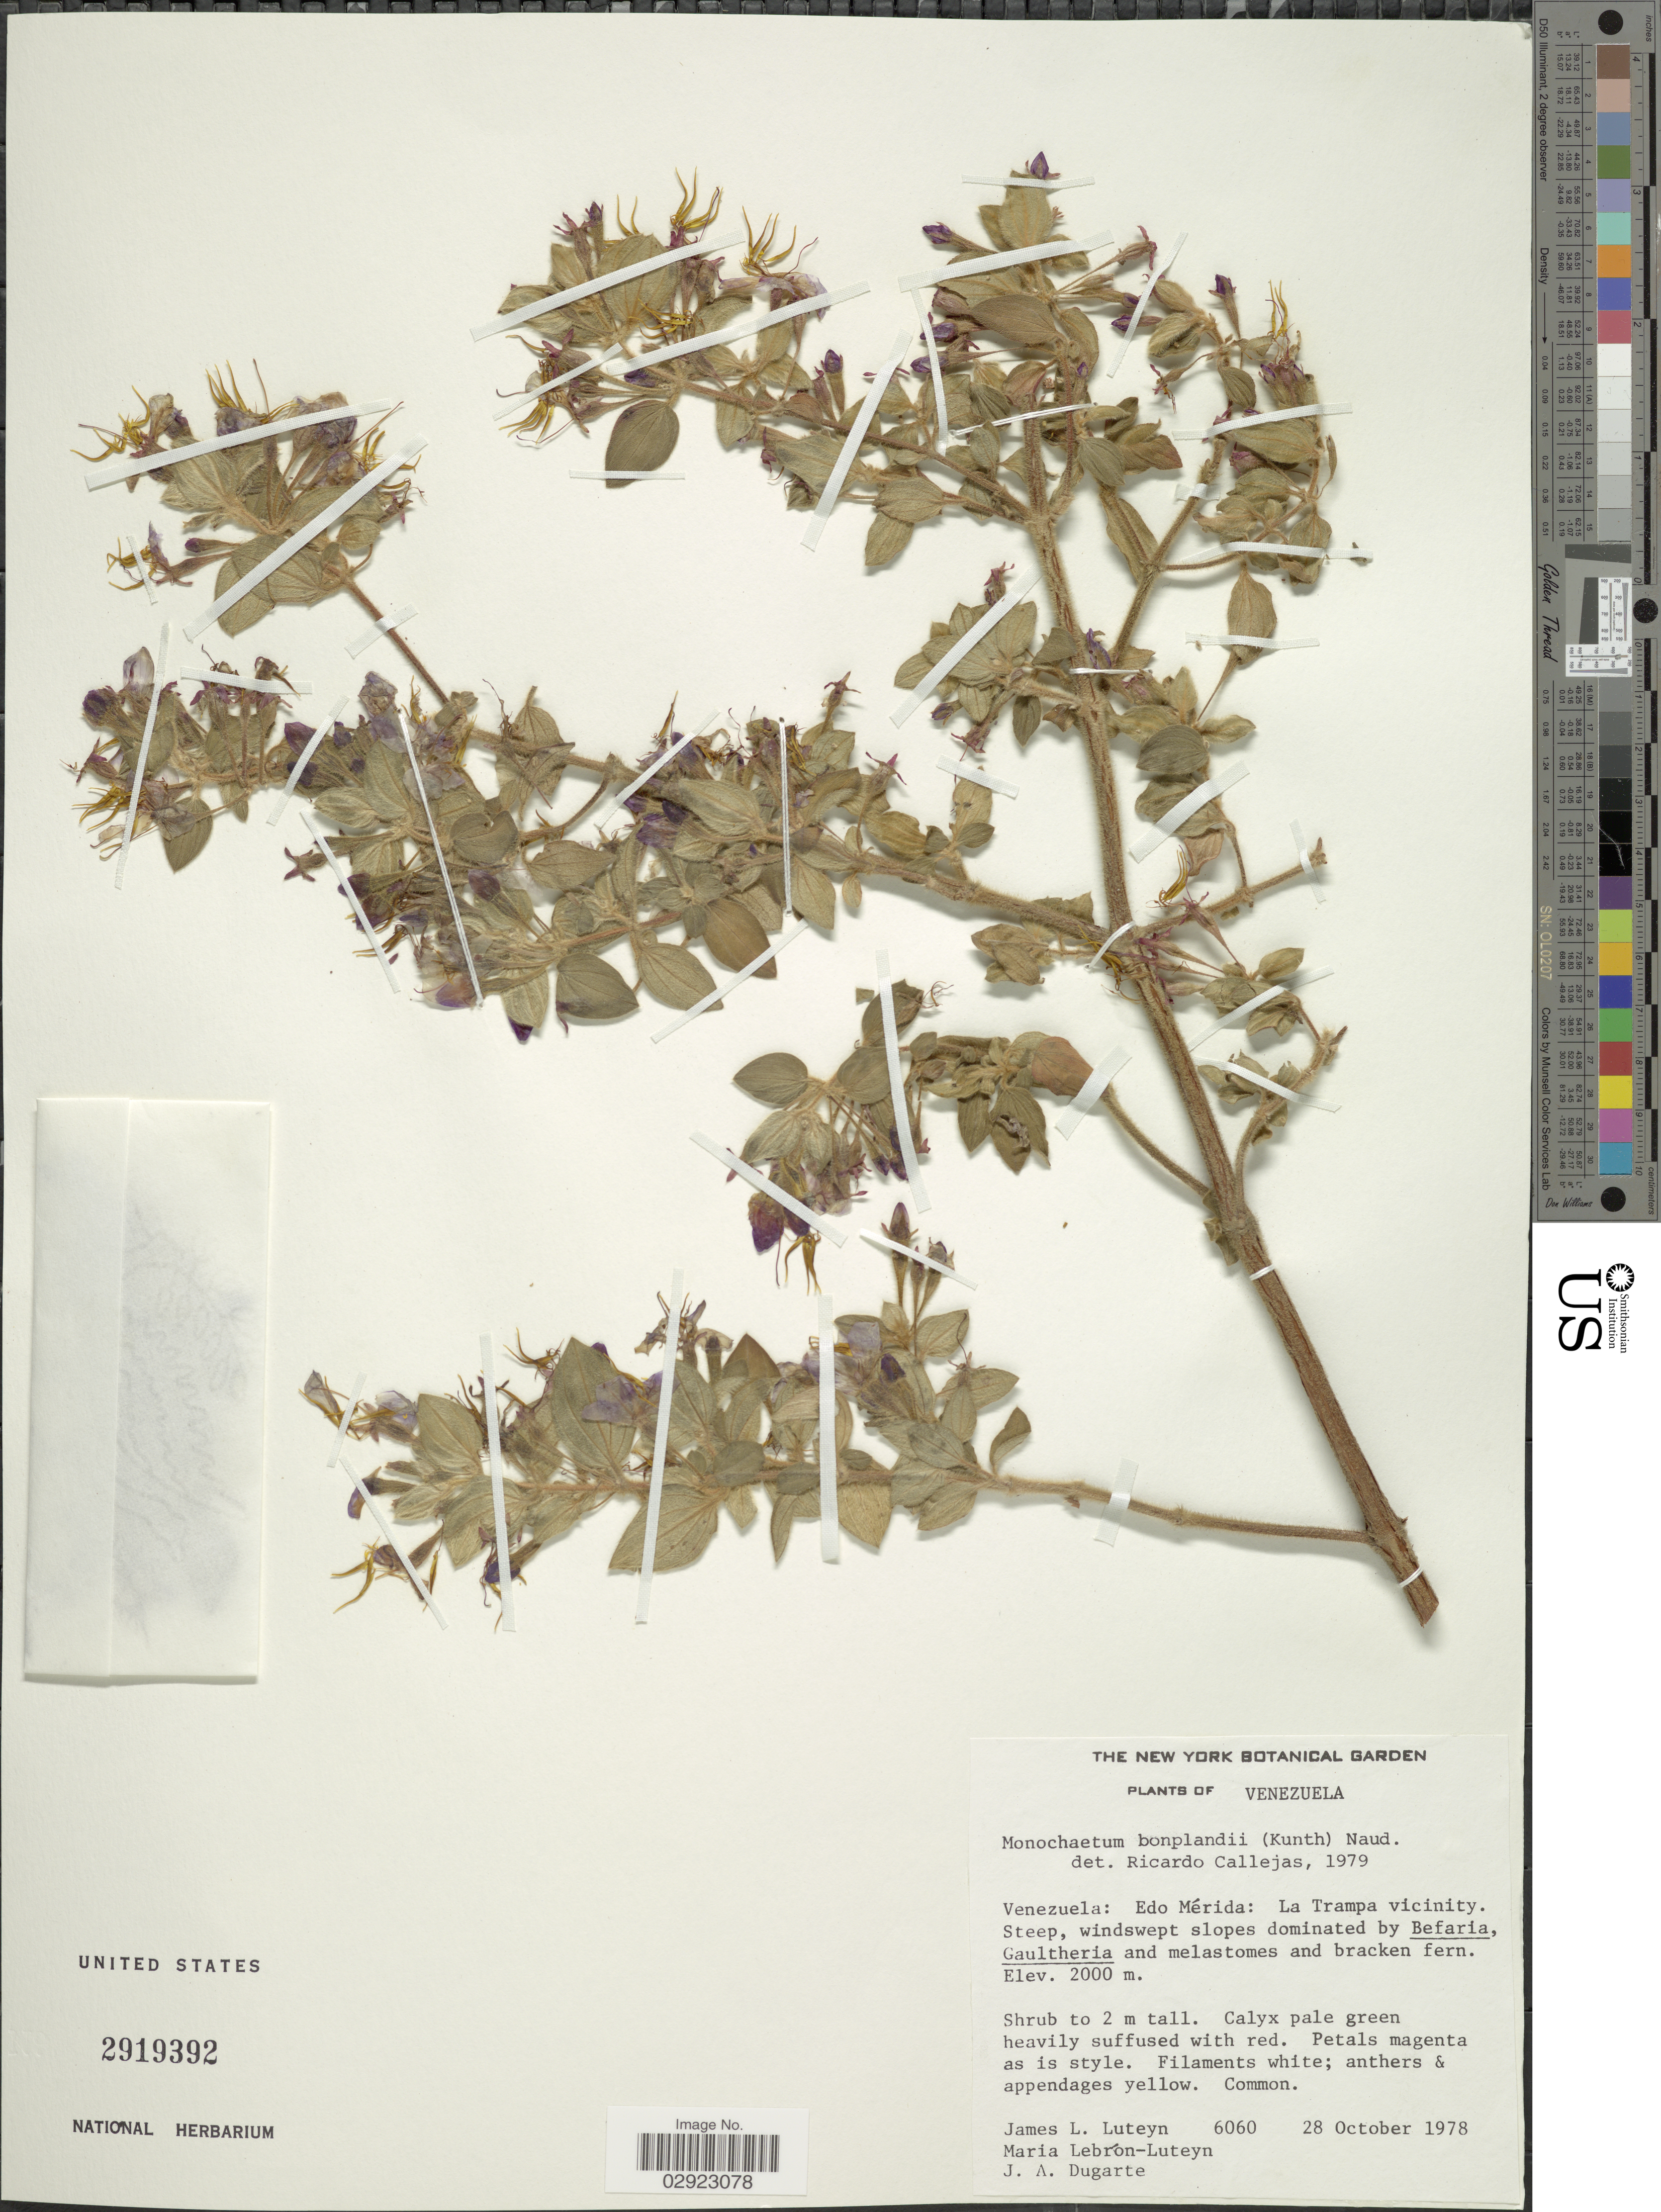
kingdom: Plantae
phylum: Tracheophyta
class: Magnoliopsida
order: Myrtales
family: Melastomataceae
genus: Monochaetum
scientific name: Monochaetum bonplandii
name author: (Kunth) Naudin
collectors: J. Luteyn, M. L. Lebrón-Luteyn & J. Dugarte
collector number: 6060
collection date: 1978-10-28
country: Venezuela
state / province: Mérida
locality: La Trampa vicinity.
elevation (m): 2000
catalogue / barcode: US 2919392